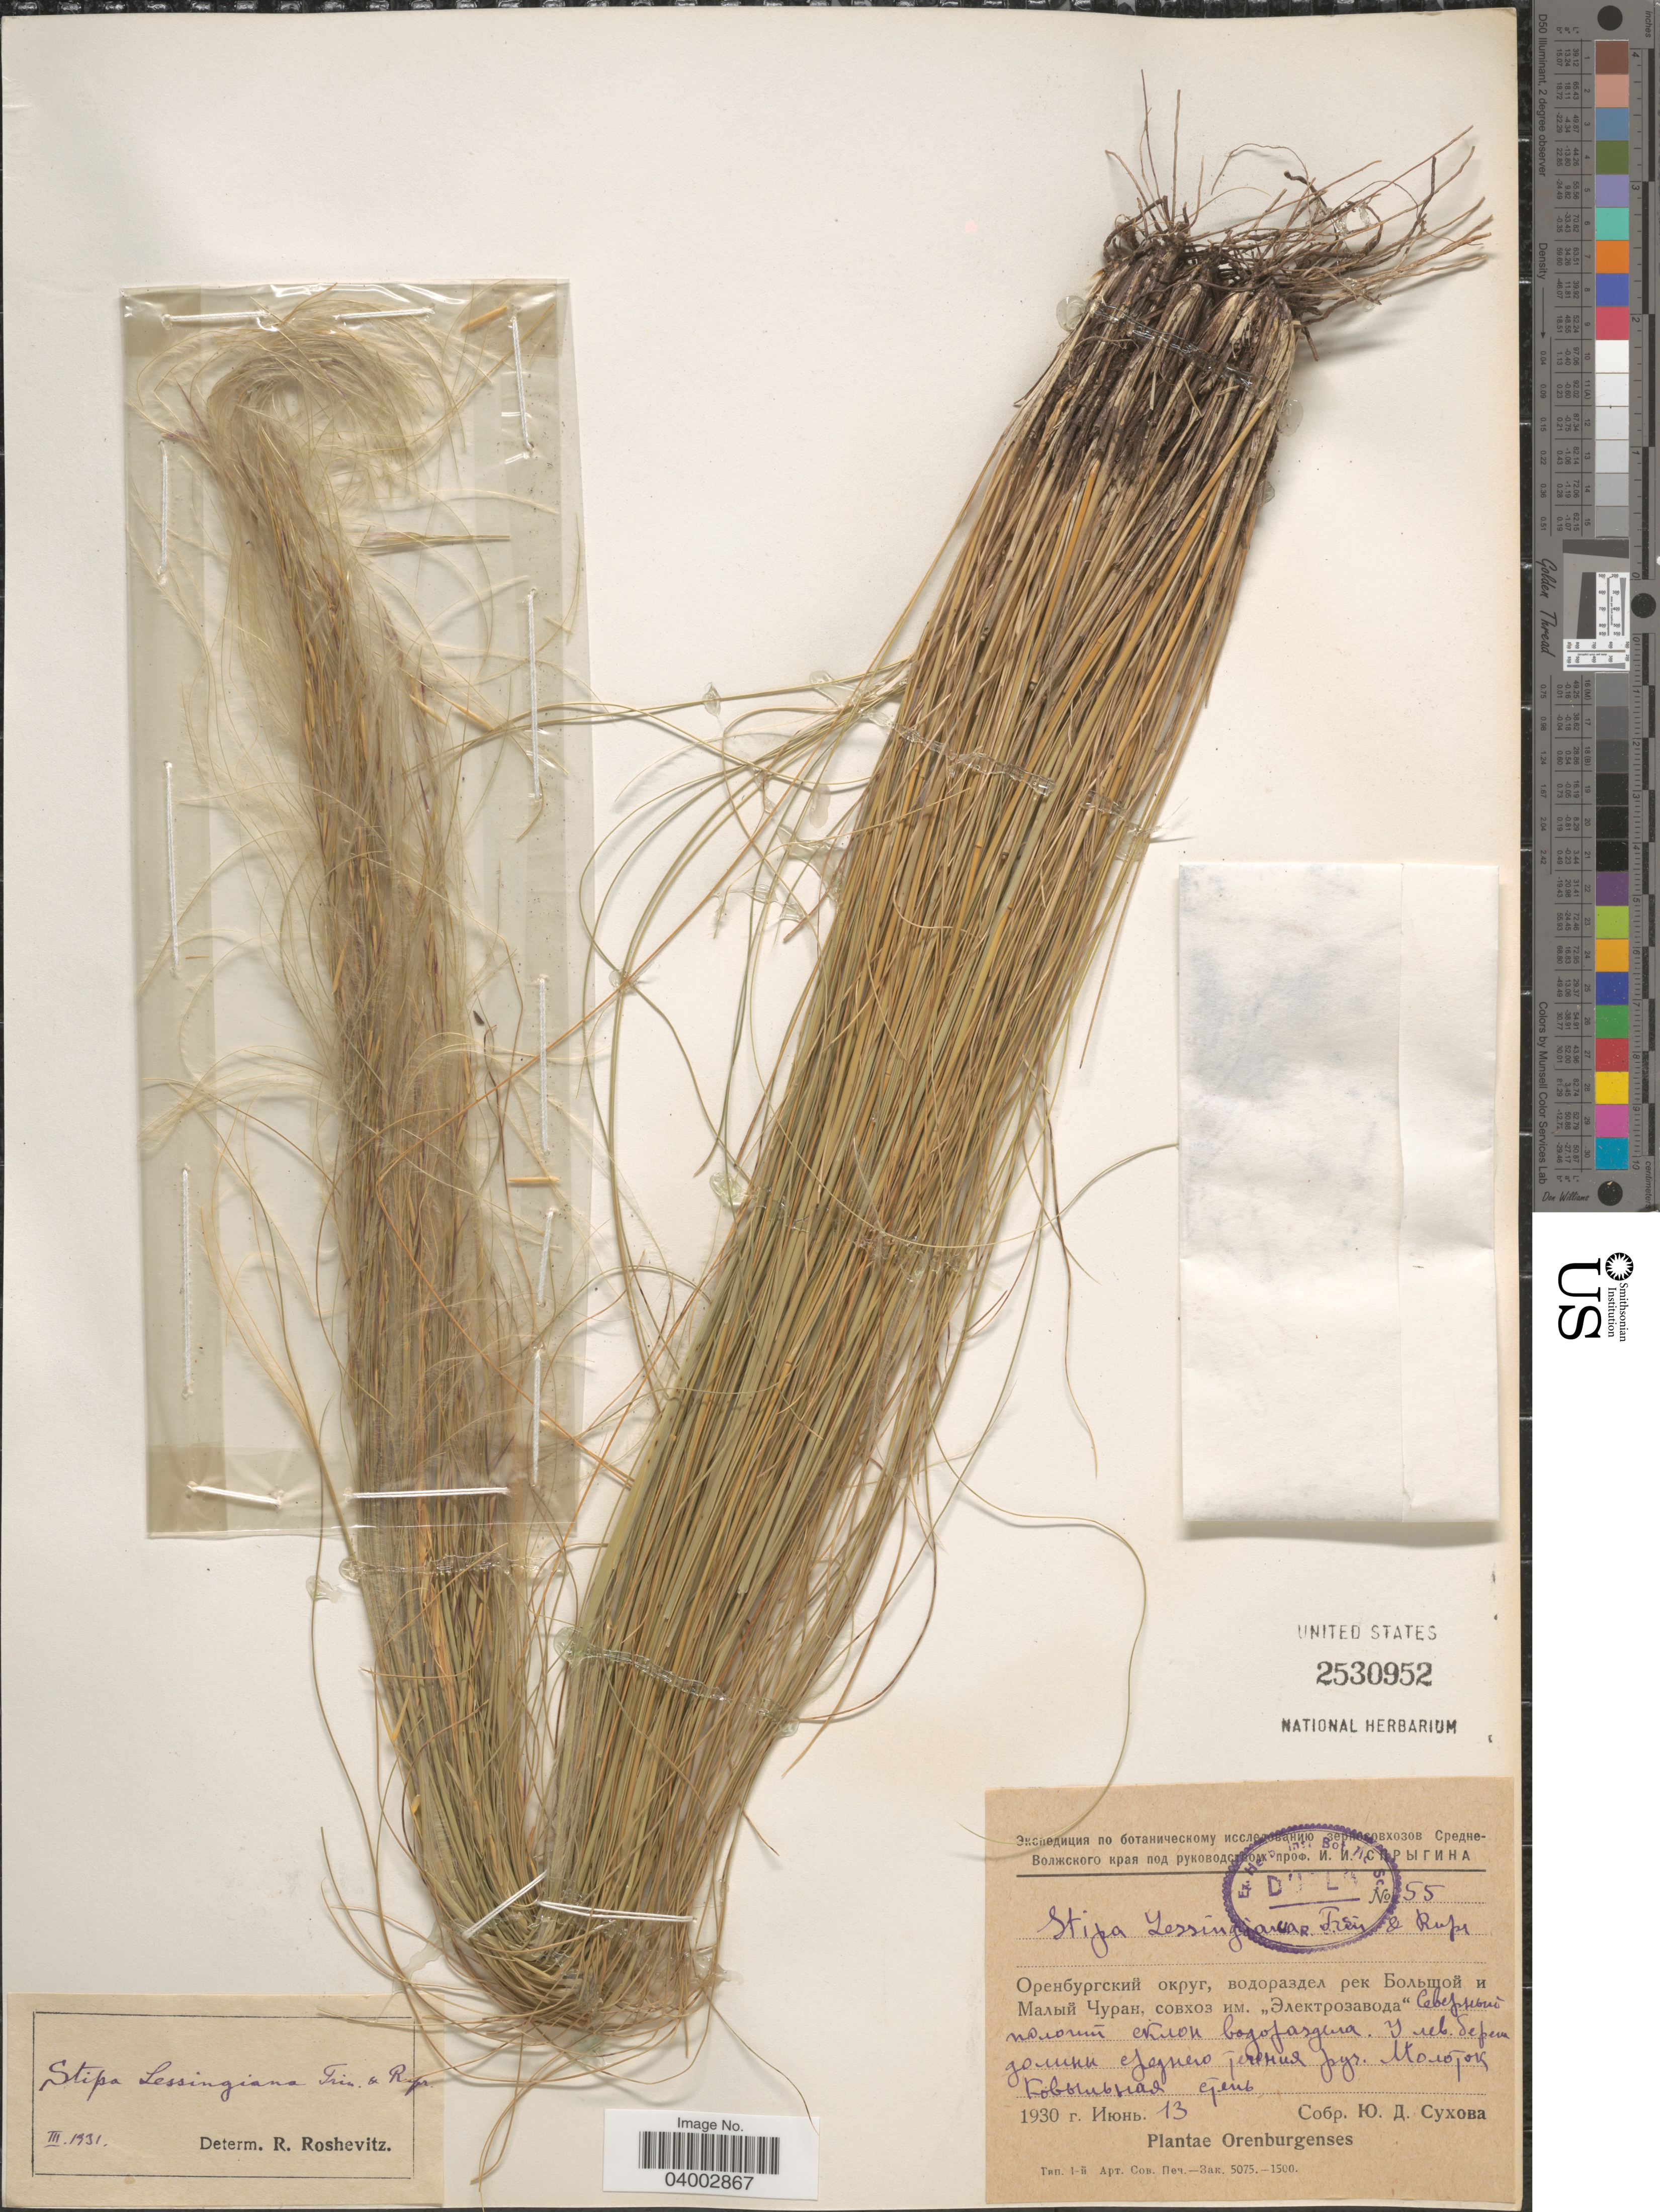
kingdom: Plantae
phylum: Tracheophyta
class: Liliopsida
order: Poales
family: Poaceae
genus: Stipa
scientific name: Stipa lessingiana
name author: Trin. & Rupr.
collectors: U. Sukhova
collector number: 55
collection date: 1930-06-13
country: Russian Federation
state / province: Orenburg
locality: Watershed of rivers Bolshoy Churan and Malyy Churan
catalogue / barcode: US 2530952